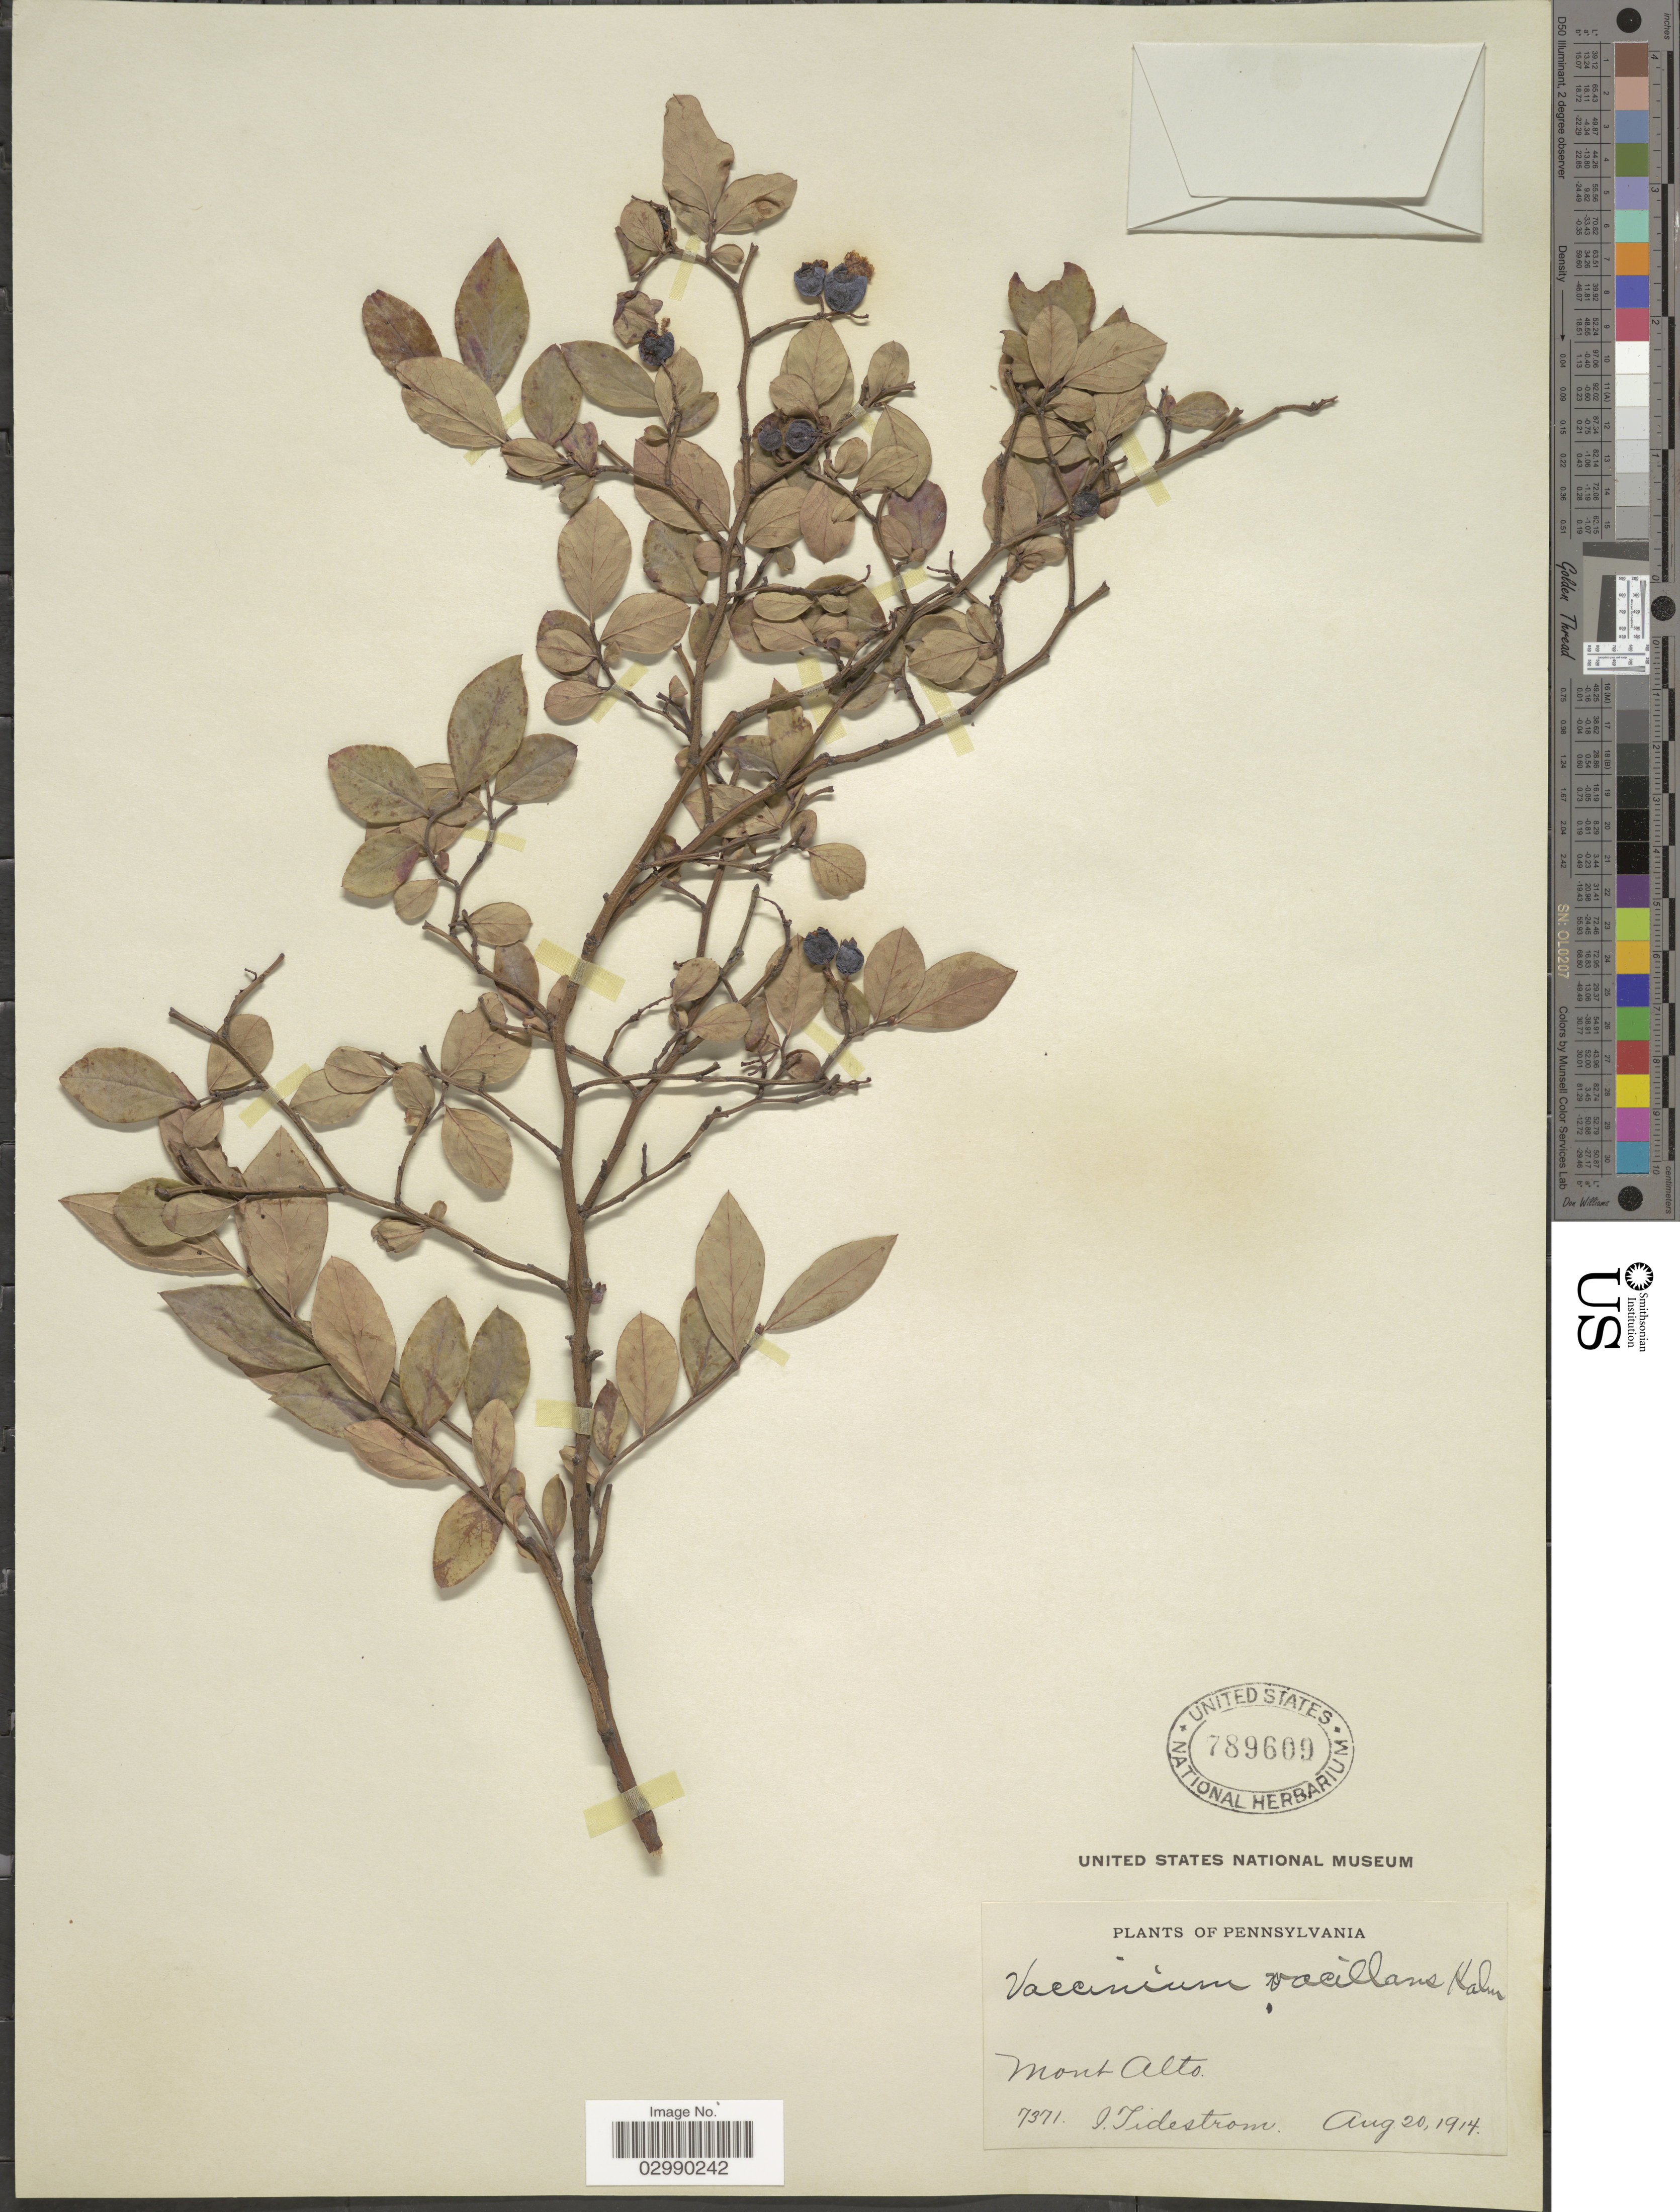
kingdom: Plantae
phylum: Tracheophyta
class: Magnoliopsida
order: Ericales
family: Ericaceae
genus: Vaccinium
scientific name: Vaccinium vacillans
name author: Kalm ex Torr.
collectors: I. F. Tidestrom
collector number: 7371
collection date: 1914-08-20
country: United States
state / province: Pennsylvania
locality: Mont Alto.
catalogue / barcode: US 789609